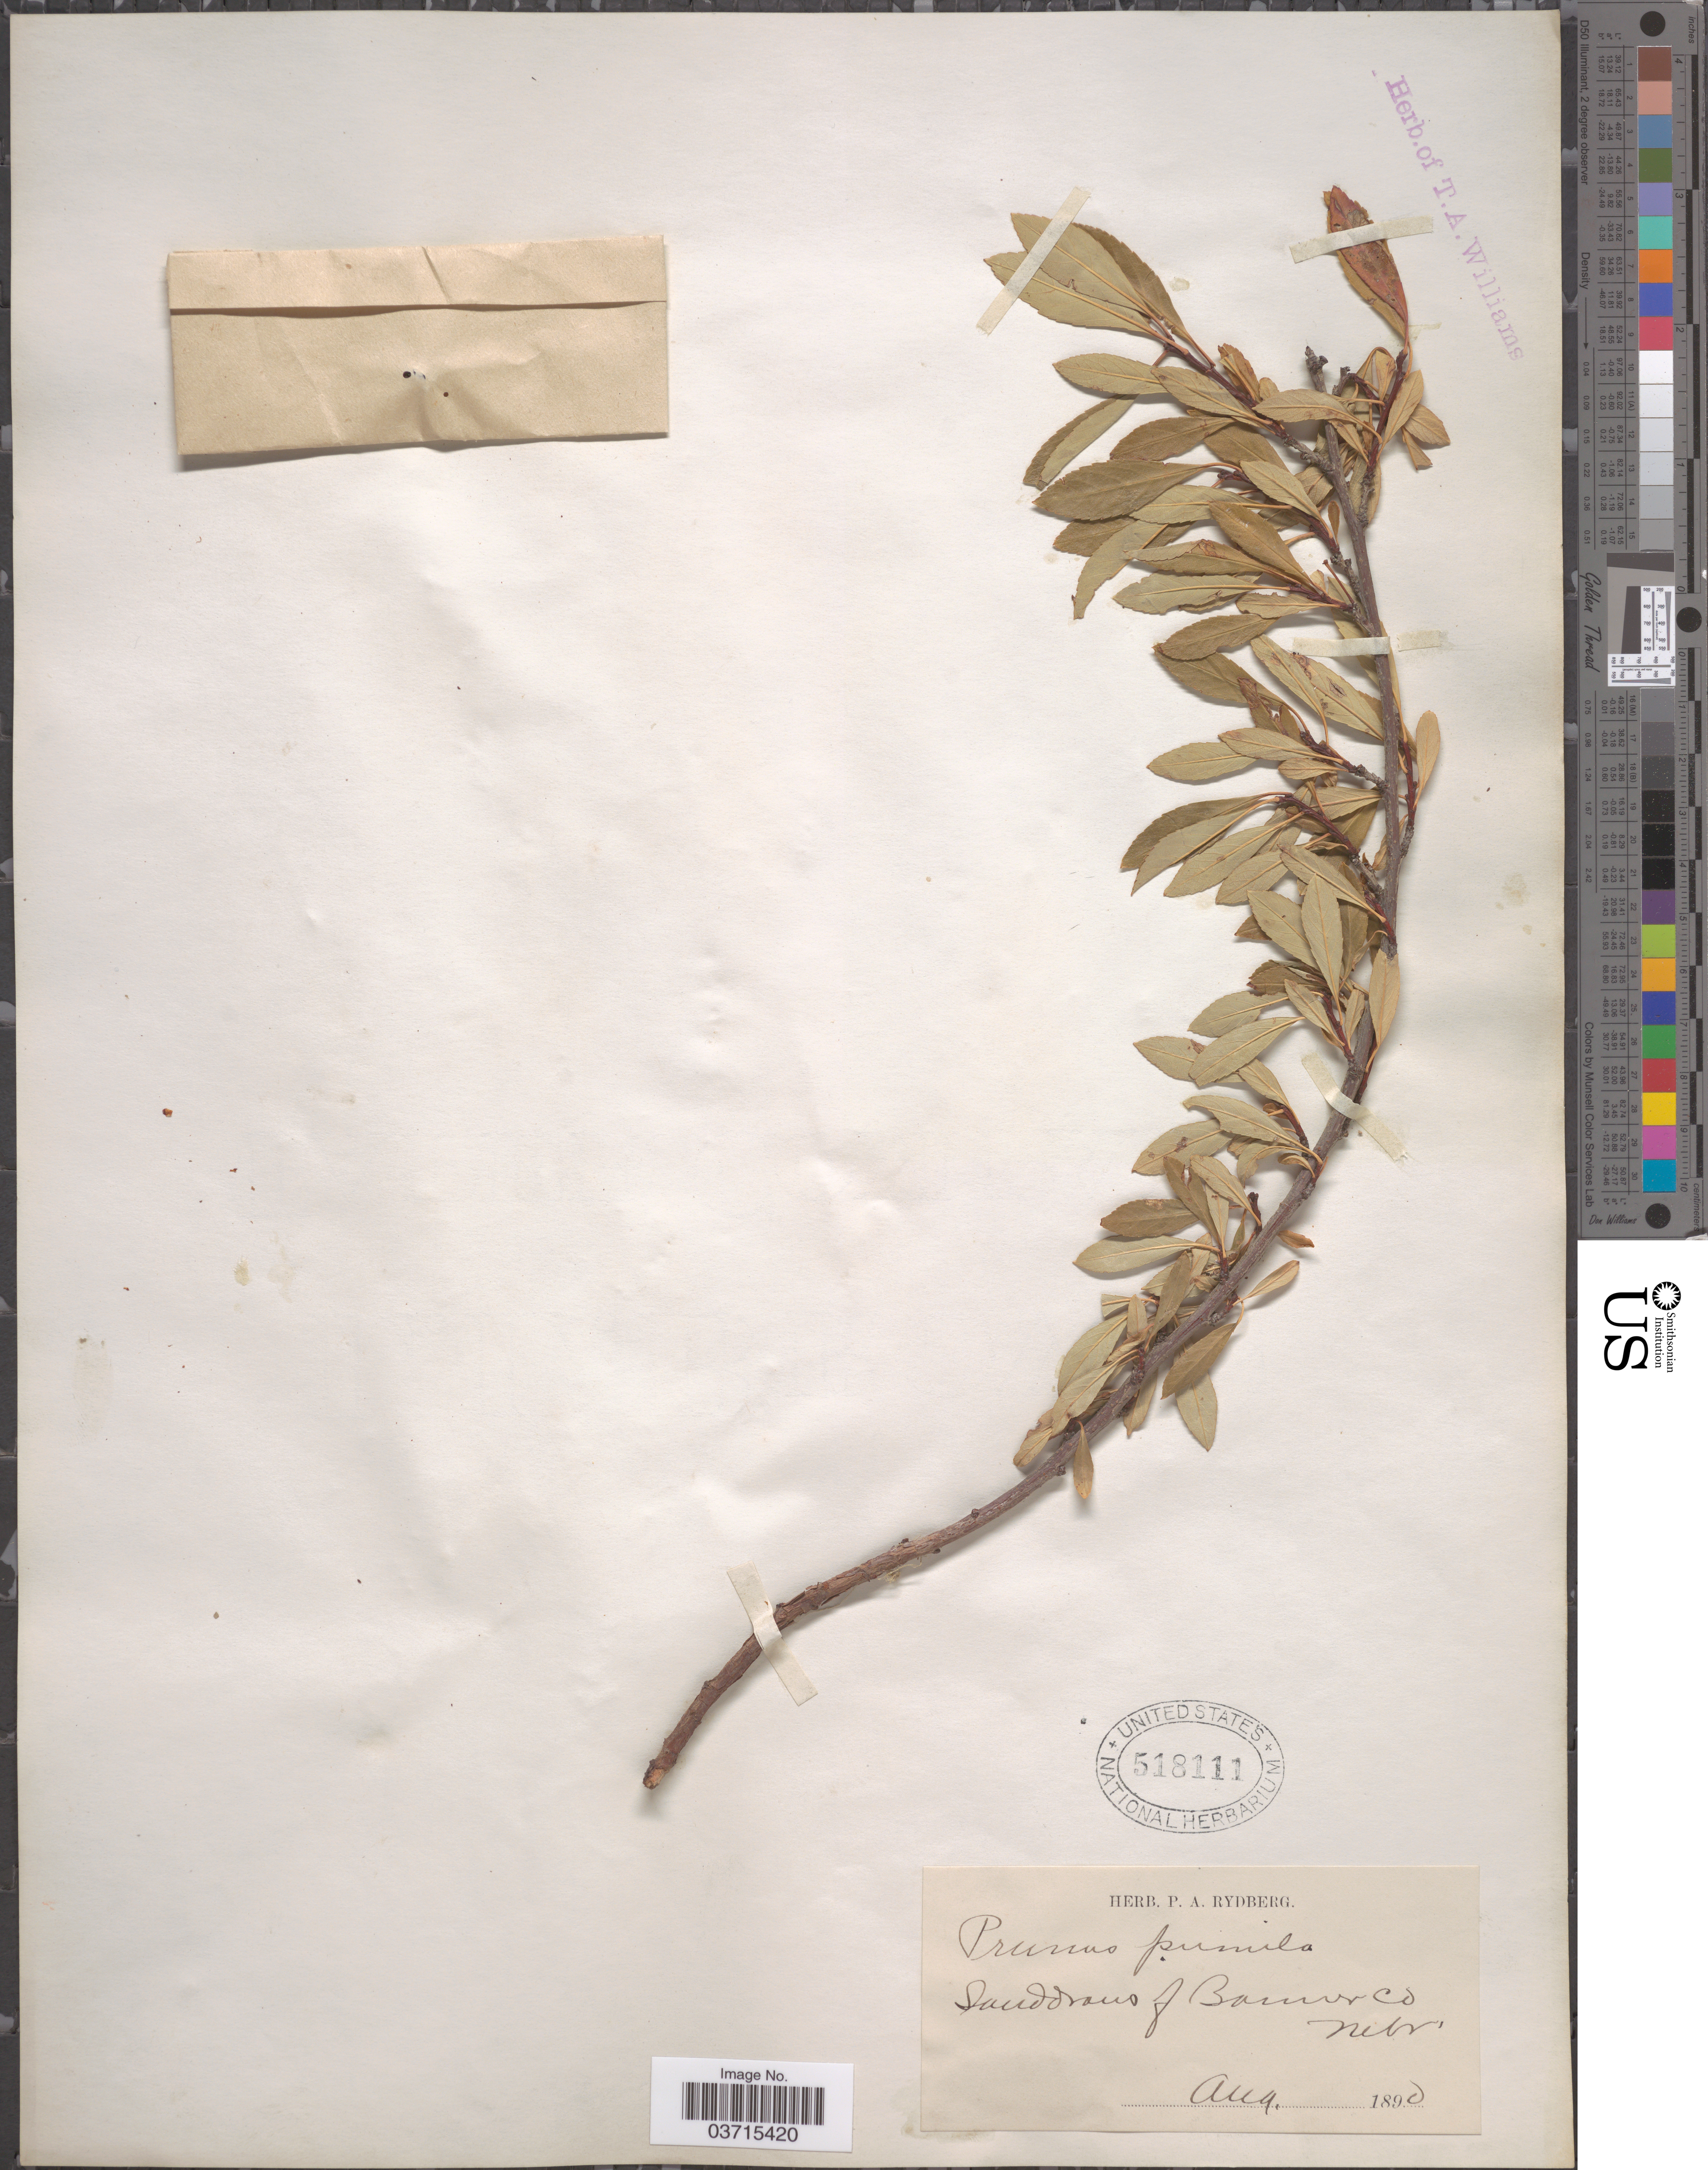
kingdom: Plantae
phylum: Tracheophyta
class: Magnoliopsida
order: Rosales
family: Rosaceae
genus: Prunus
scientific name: Prunus besseyi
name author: L.H. Bailey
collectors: ex herb. P. A. Rydberg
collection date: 1890-08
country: United States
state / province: Nebraska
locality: Sanddraws of Banner Co.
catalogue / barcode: US 518111